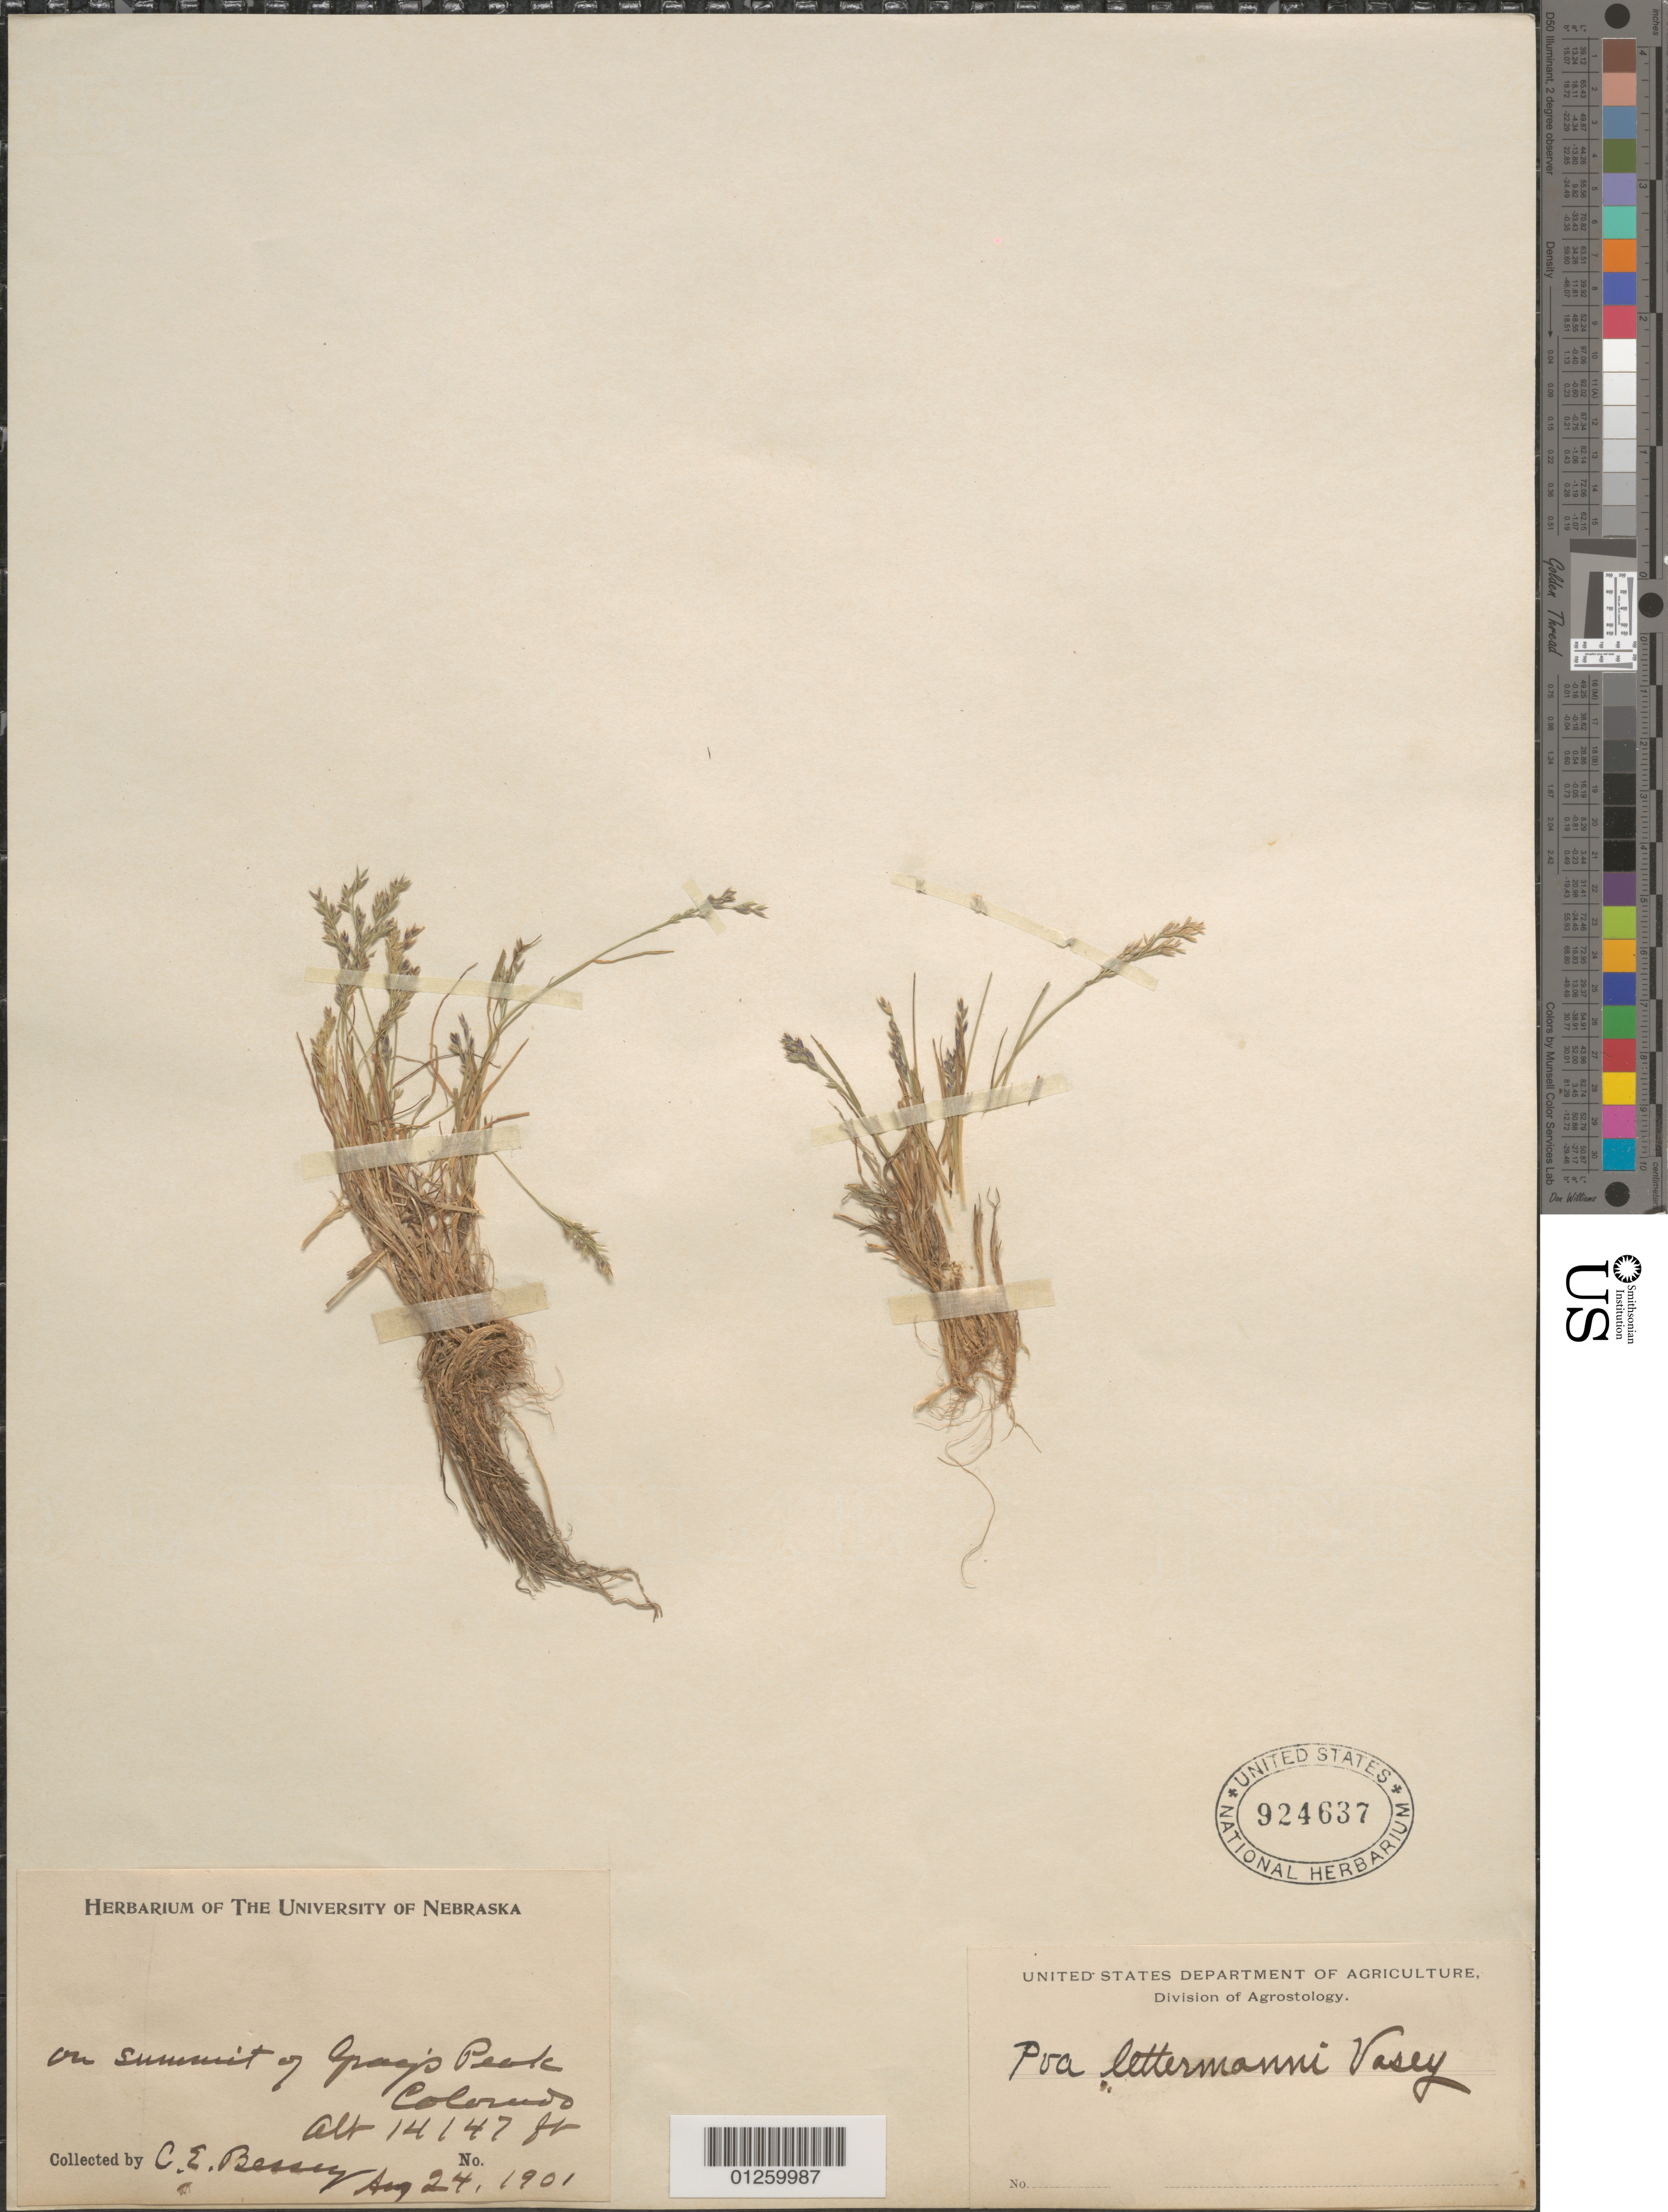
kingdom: Plantae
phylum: Tracheophyta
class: Liliopsida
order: Poales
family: Poaceae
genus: Poa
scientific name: Poa lettermanii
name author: Vasey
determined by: Soreng, Robert J., Research Associate (BOT), Smithsonian Institution - National Museum of Natural History (UNITED STATES)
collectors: C. E. Bessey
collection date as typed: Aug. 24, 1901.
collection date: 1901-08-24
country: United States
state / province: Colorado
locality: On Summit of Gray's Peak.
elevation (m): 4312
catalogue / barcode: US 924637